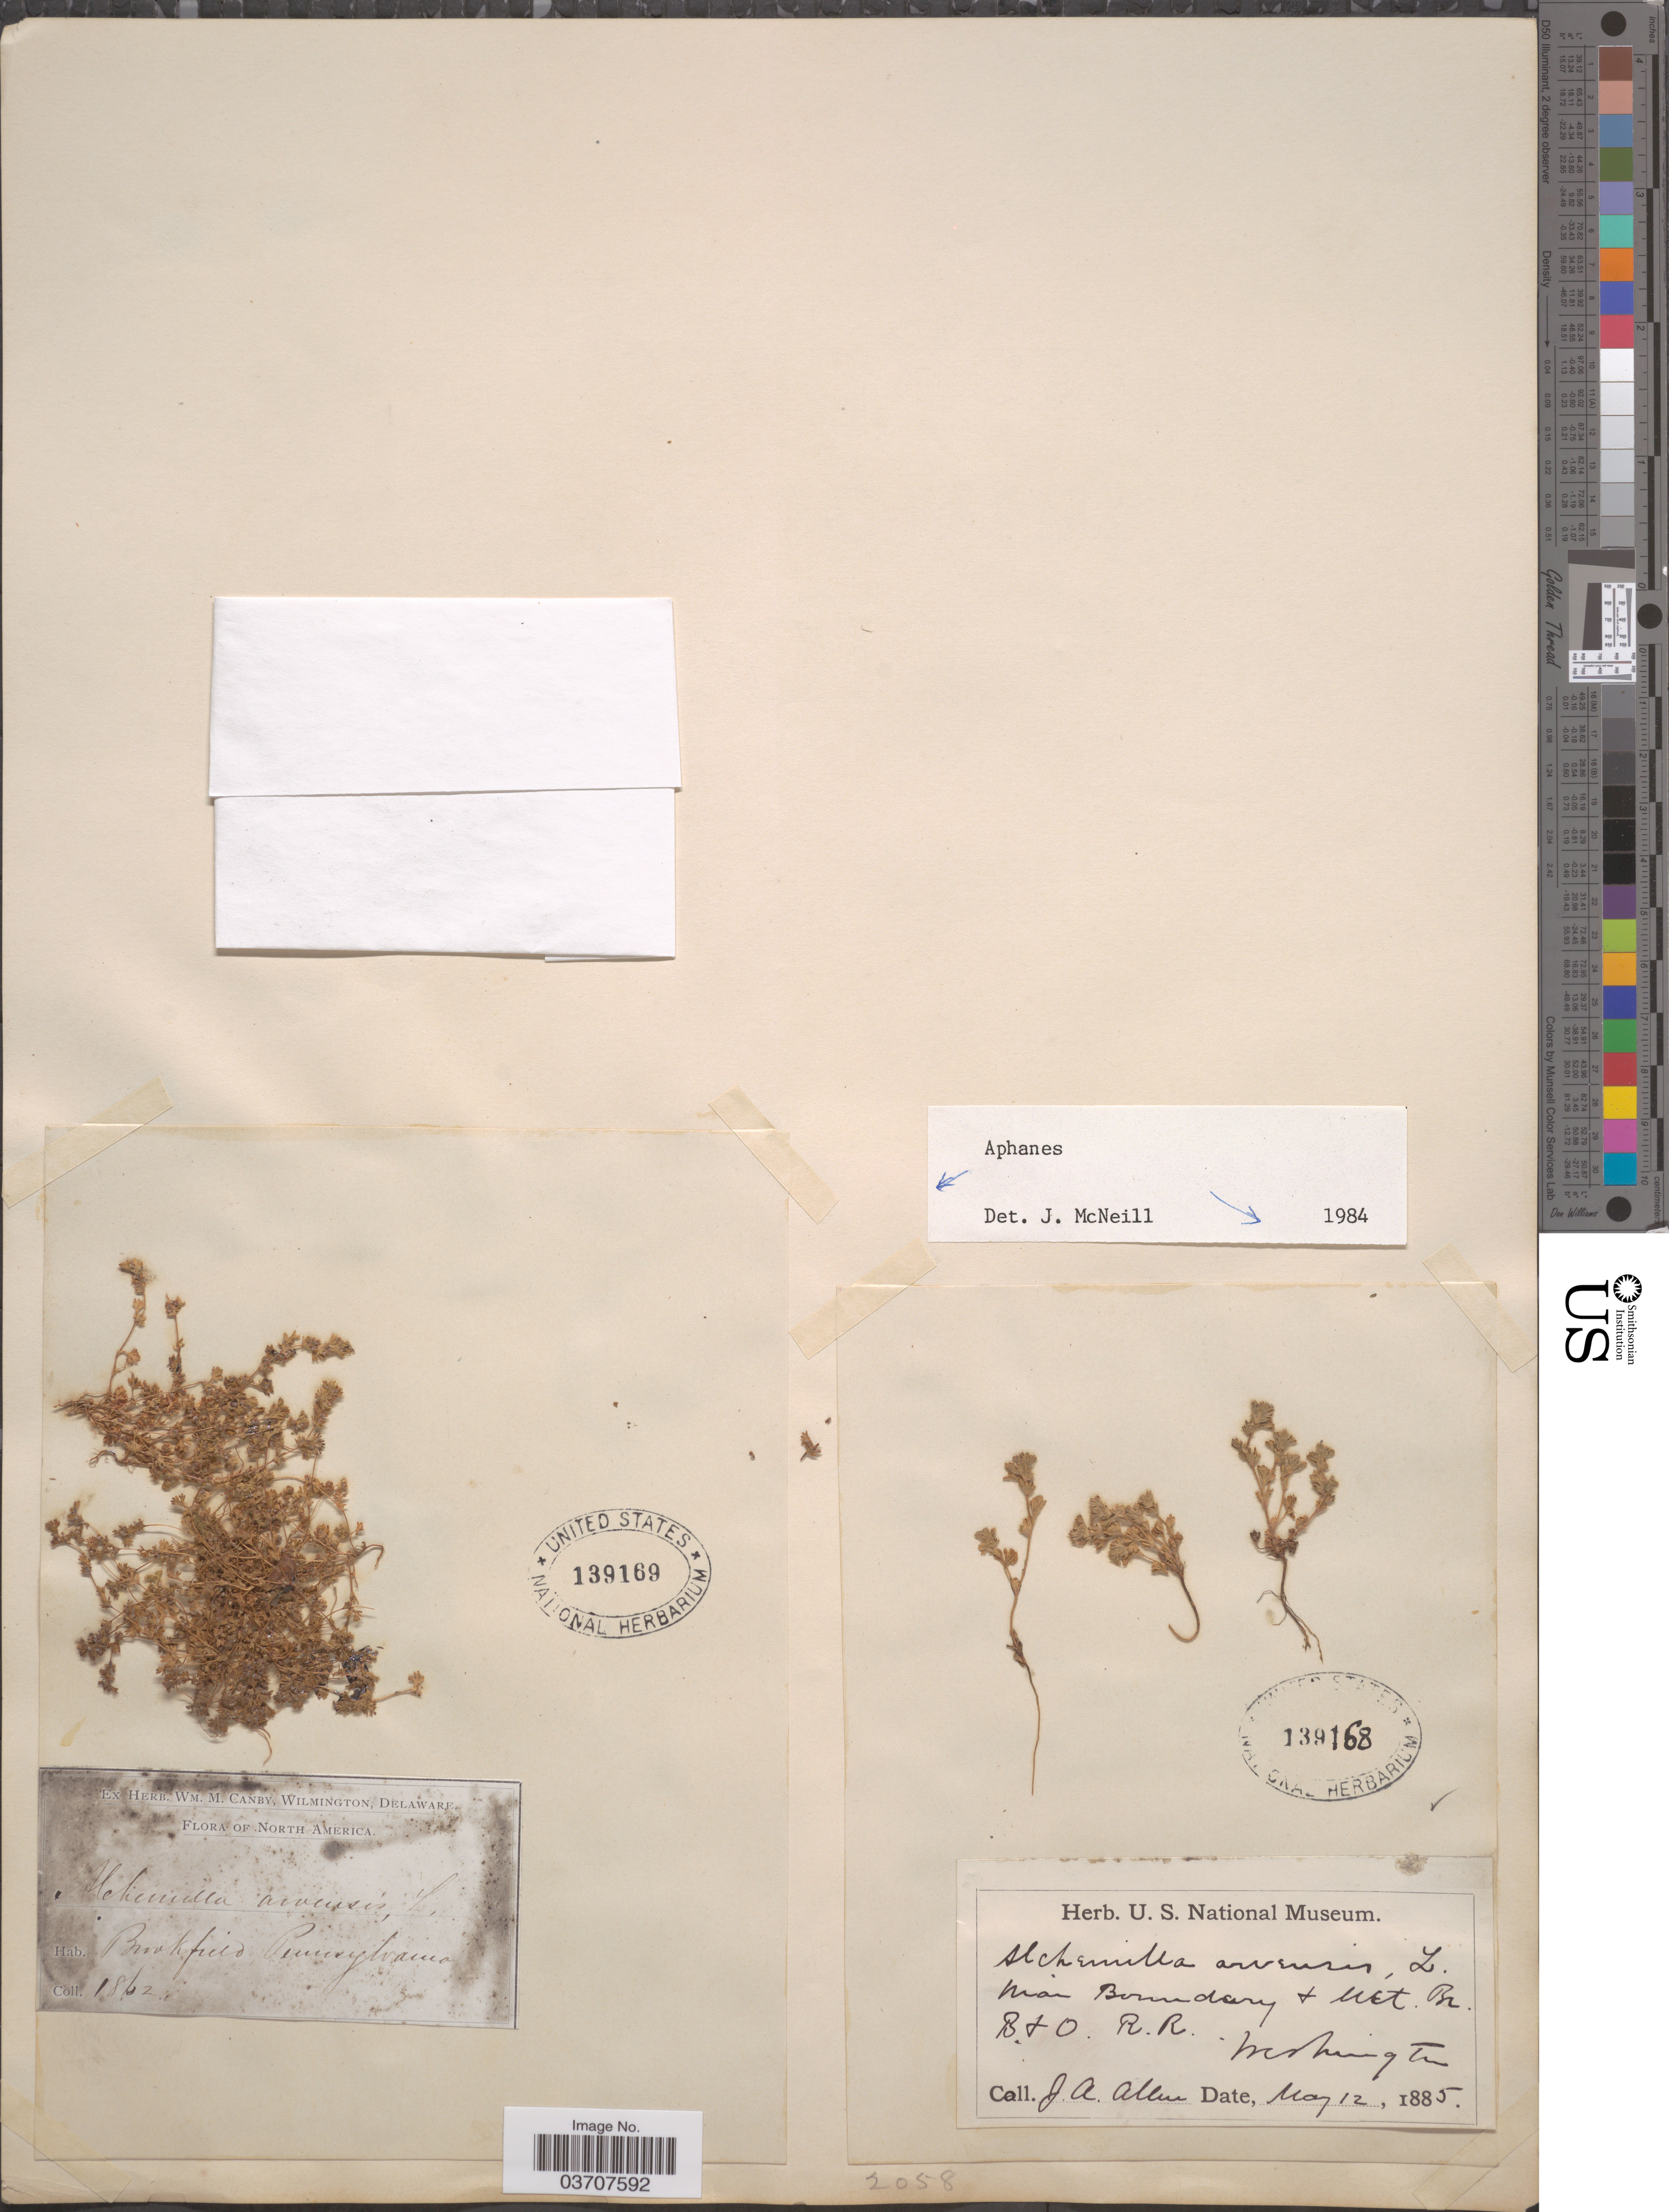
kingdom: Plantae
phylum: Tracheophyta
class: Magnoliopsida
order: Rosales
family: Rosaceae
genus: Aphanes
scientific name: Aphanes sp.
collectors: J. Allen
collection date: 1885-05-12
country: United States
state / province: Washington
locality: Main Boundary + Met. Br. B. + O. R.R.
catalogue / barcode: US 139168-2